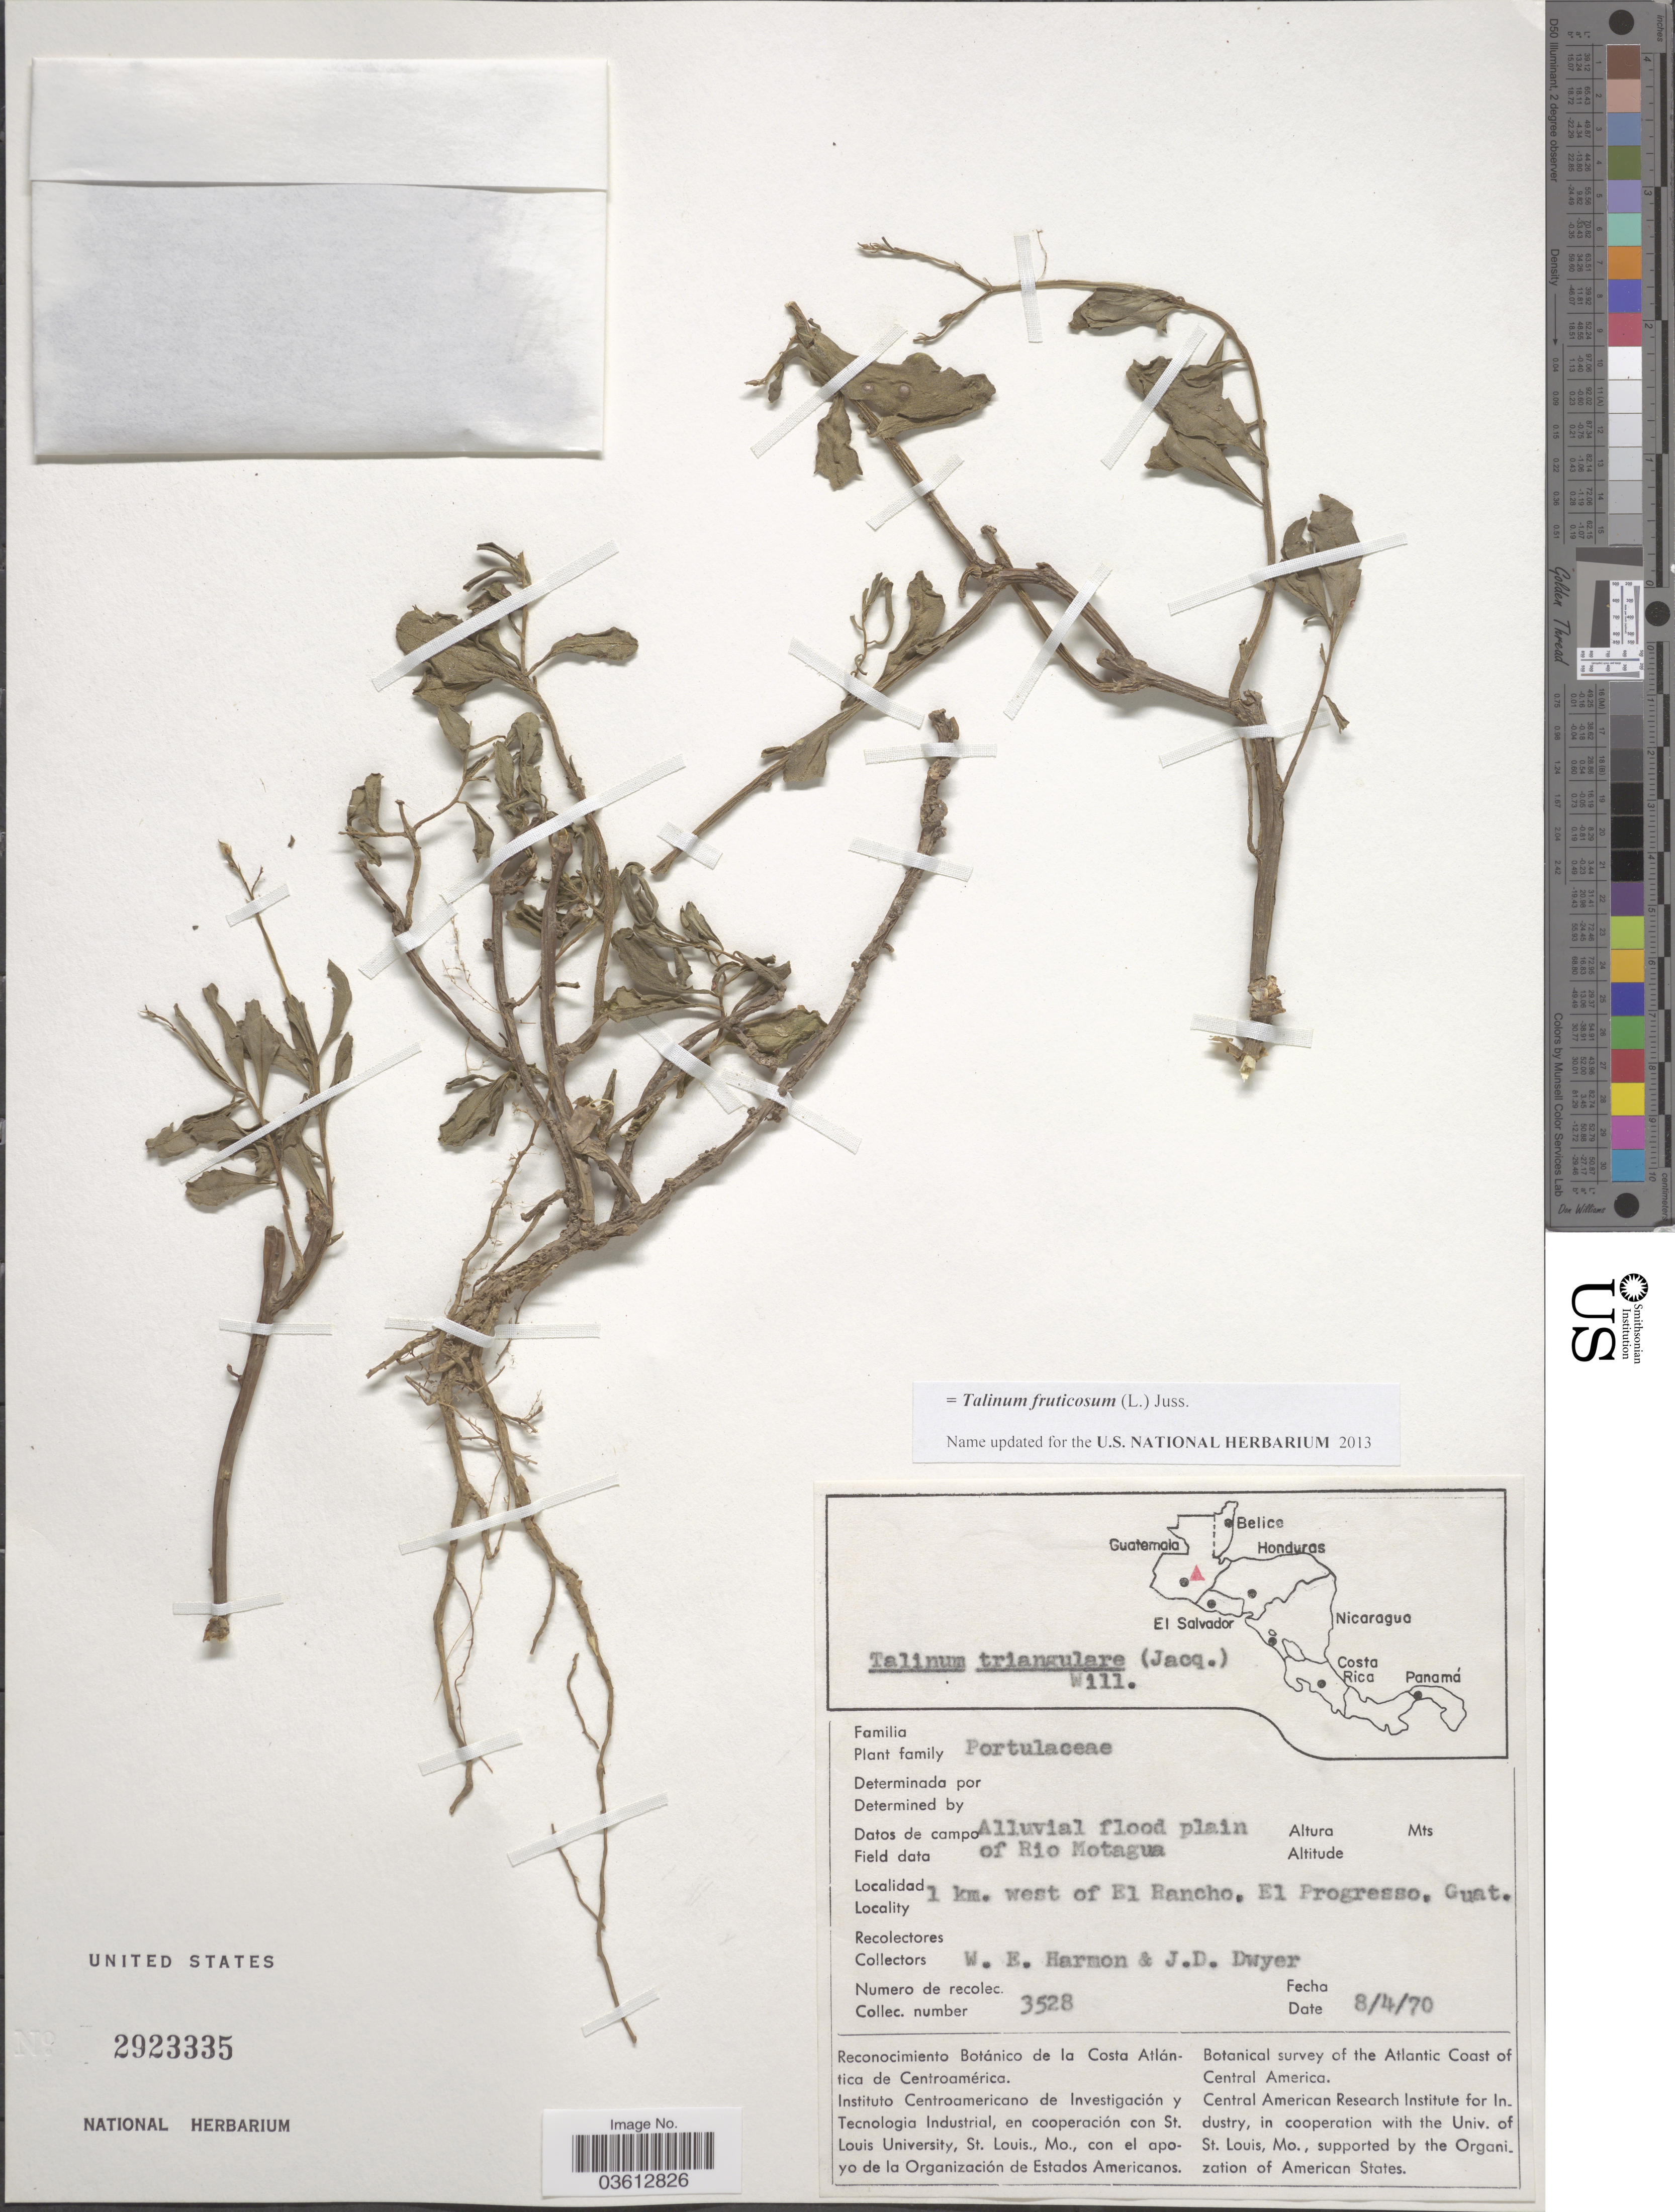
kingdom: Plantae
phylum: Tracheophyta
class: Magnoliopsida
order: Caryophyllales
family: Talinaceae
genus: Talinum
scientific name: Talinum fruticosum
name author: (L.) Juss.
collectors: W. E. Harmon & J. D. Dwyer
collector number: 3528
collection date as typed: Transcribed d/m/y: 8/4/70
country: Guatemala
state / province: El Progreso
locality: Alluvial flood plain of Rio Motagua. 1 km. west of El Rancho, El Progresso.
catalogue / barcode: US 2923335